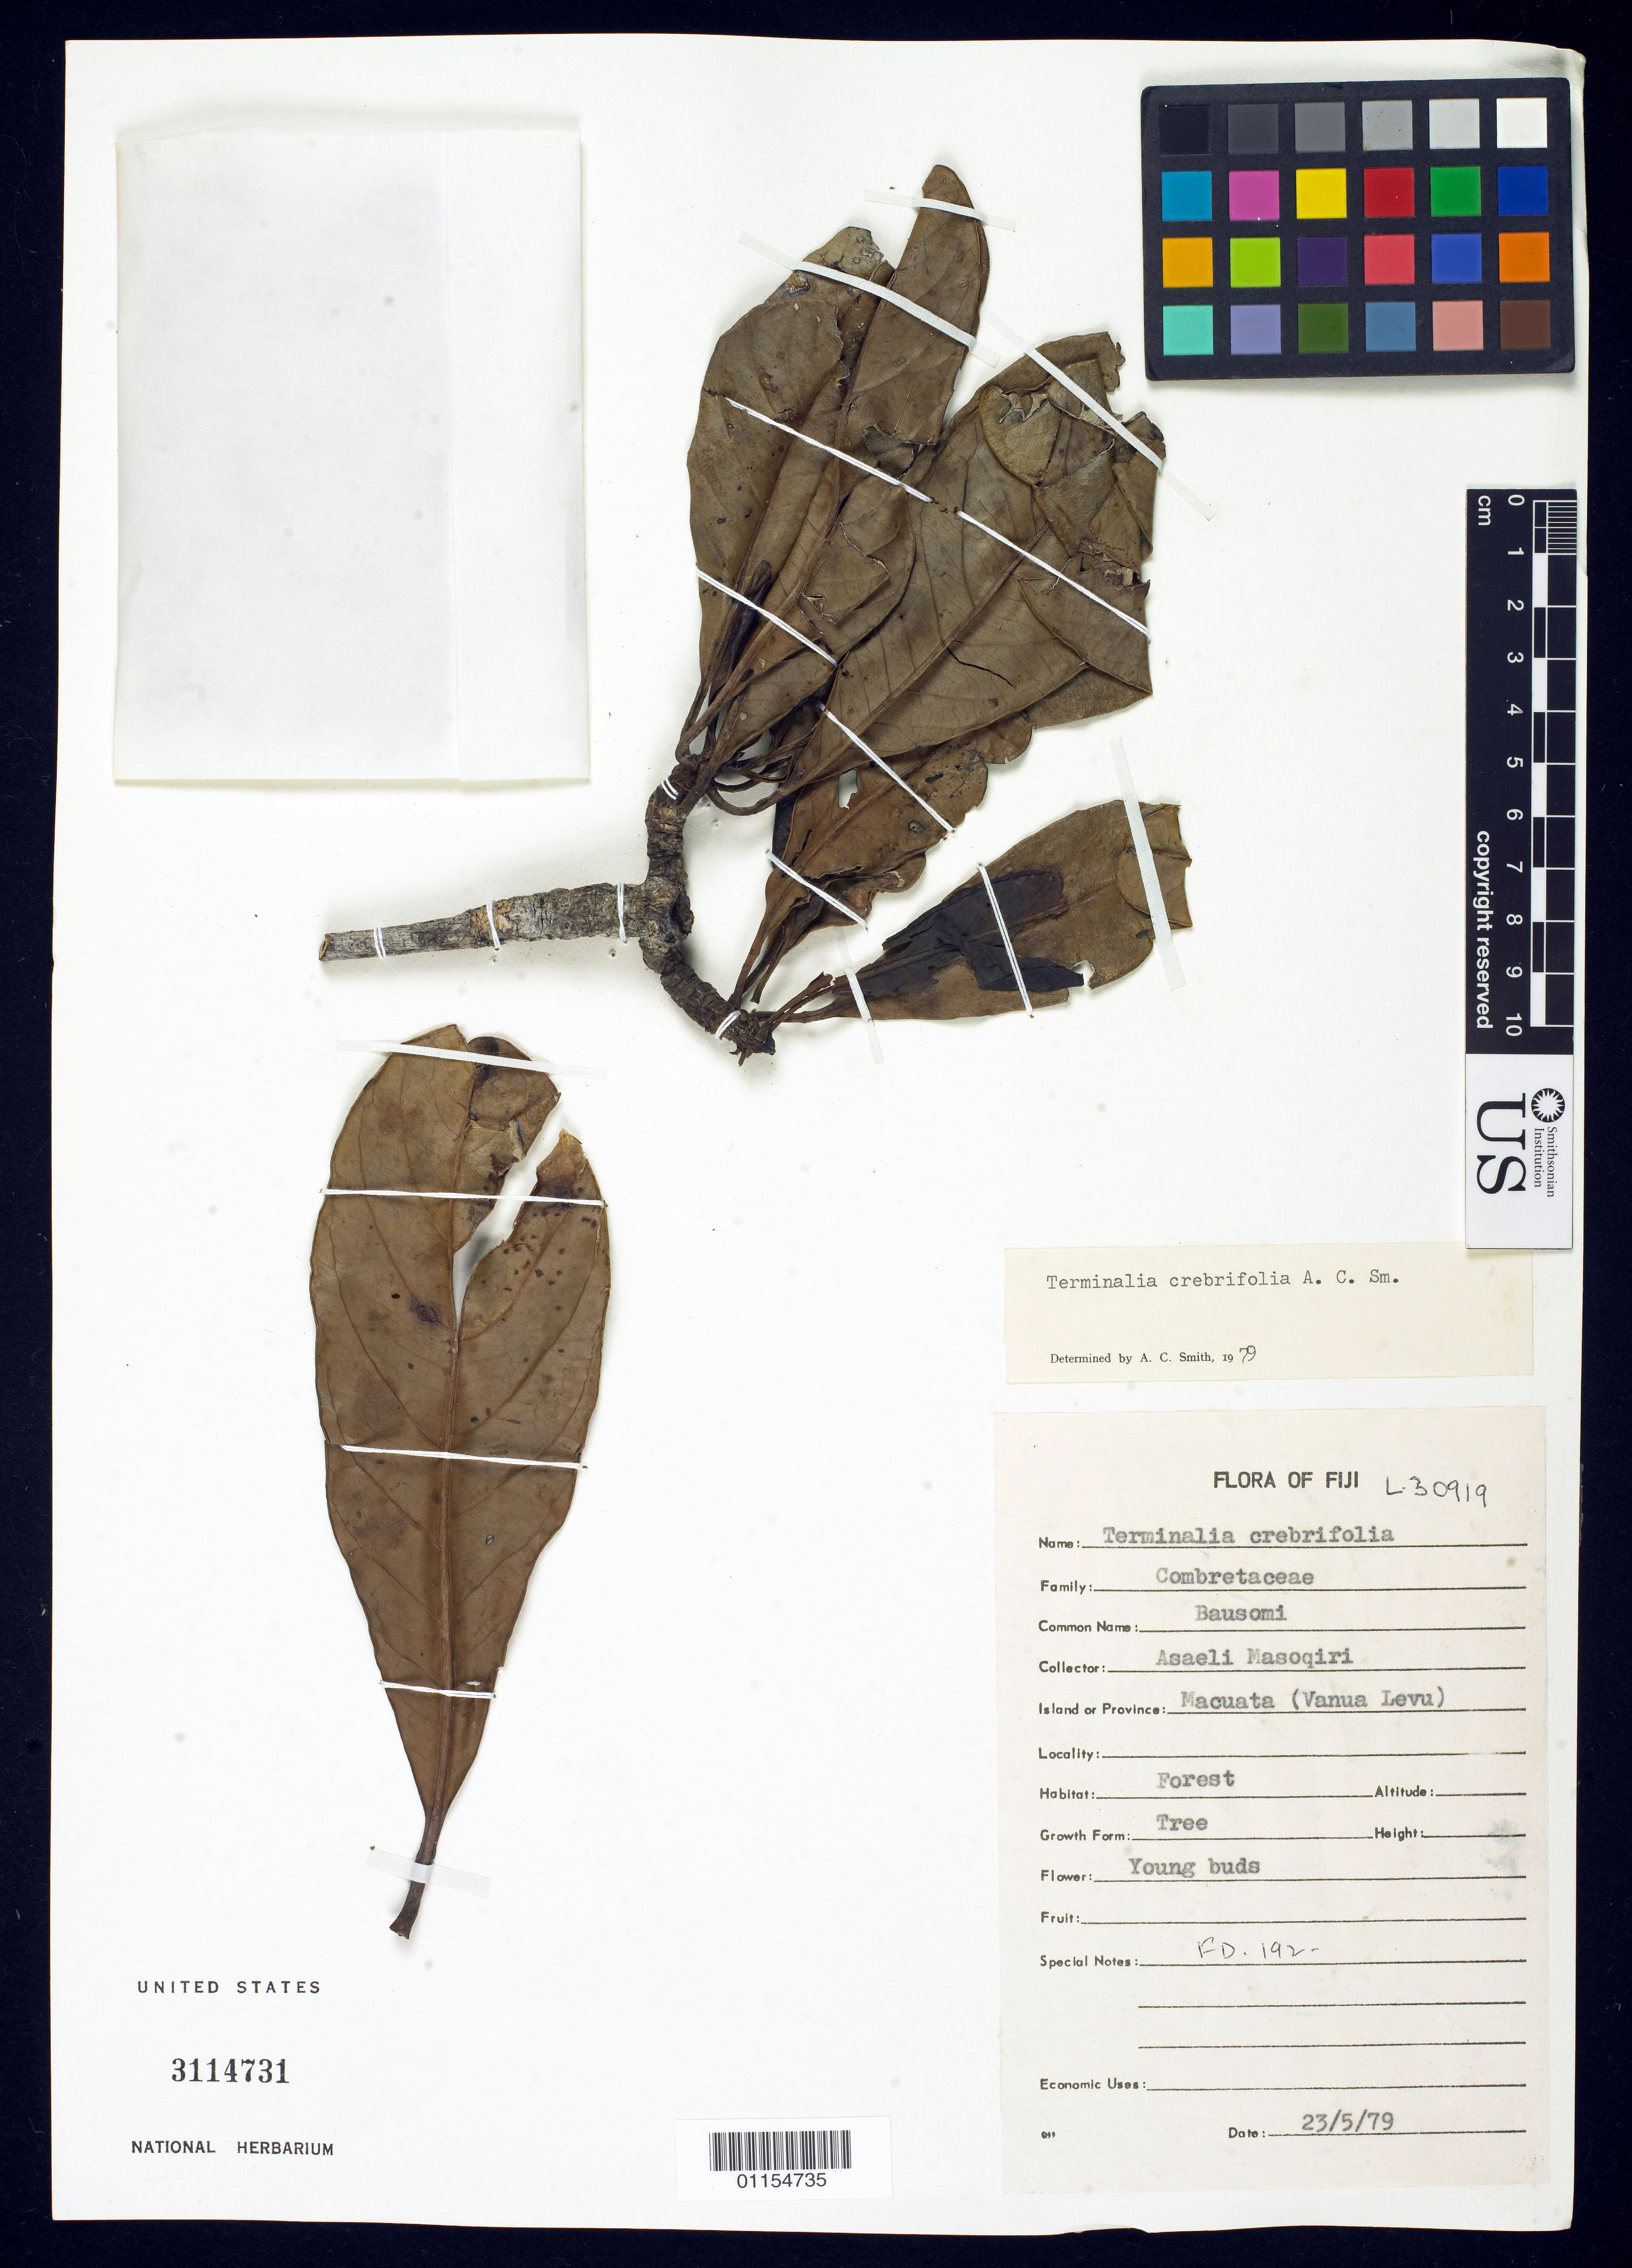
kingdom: Plantae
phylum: Tracheophyta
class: Magnoliopsida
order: Myrtales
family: Combretaceae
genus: Terminalia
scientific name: Terminalia crebrifolia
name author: A.C. Sm.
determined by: Smith, A. C.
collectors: A. Masoqiri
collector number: FD. 192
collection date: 1979-05-23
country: Fiji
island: Vanua Levu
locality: Macuata (Vanua Levu)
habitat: forest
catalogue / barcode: US 3114731